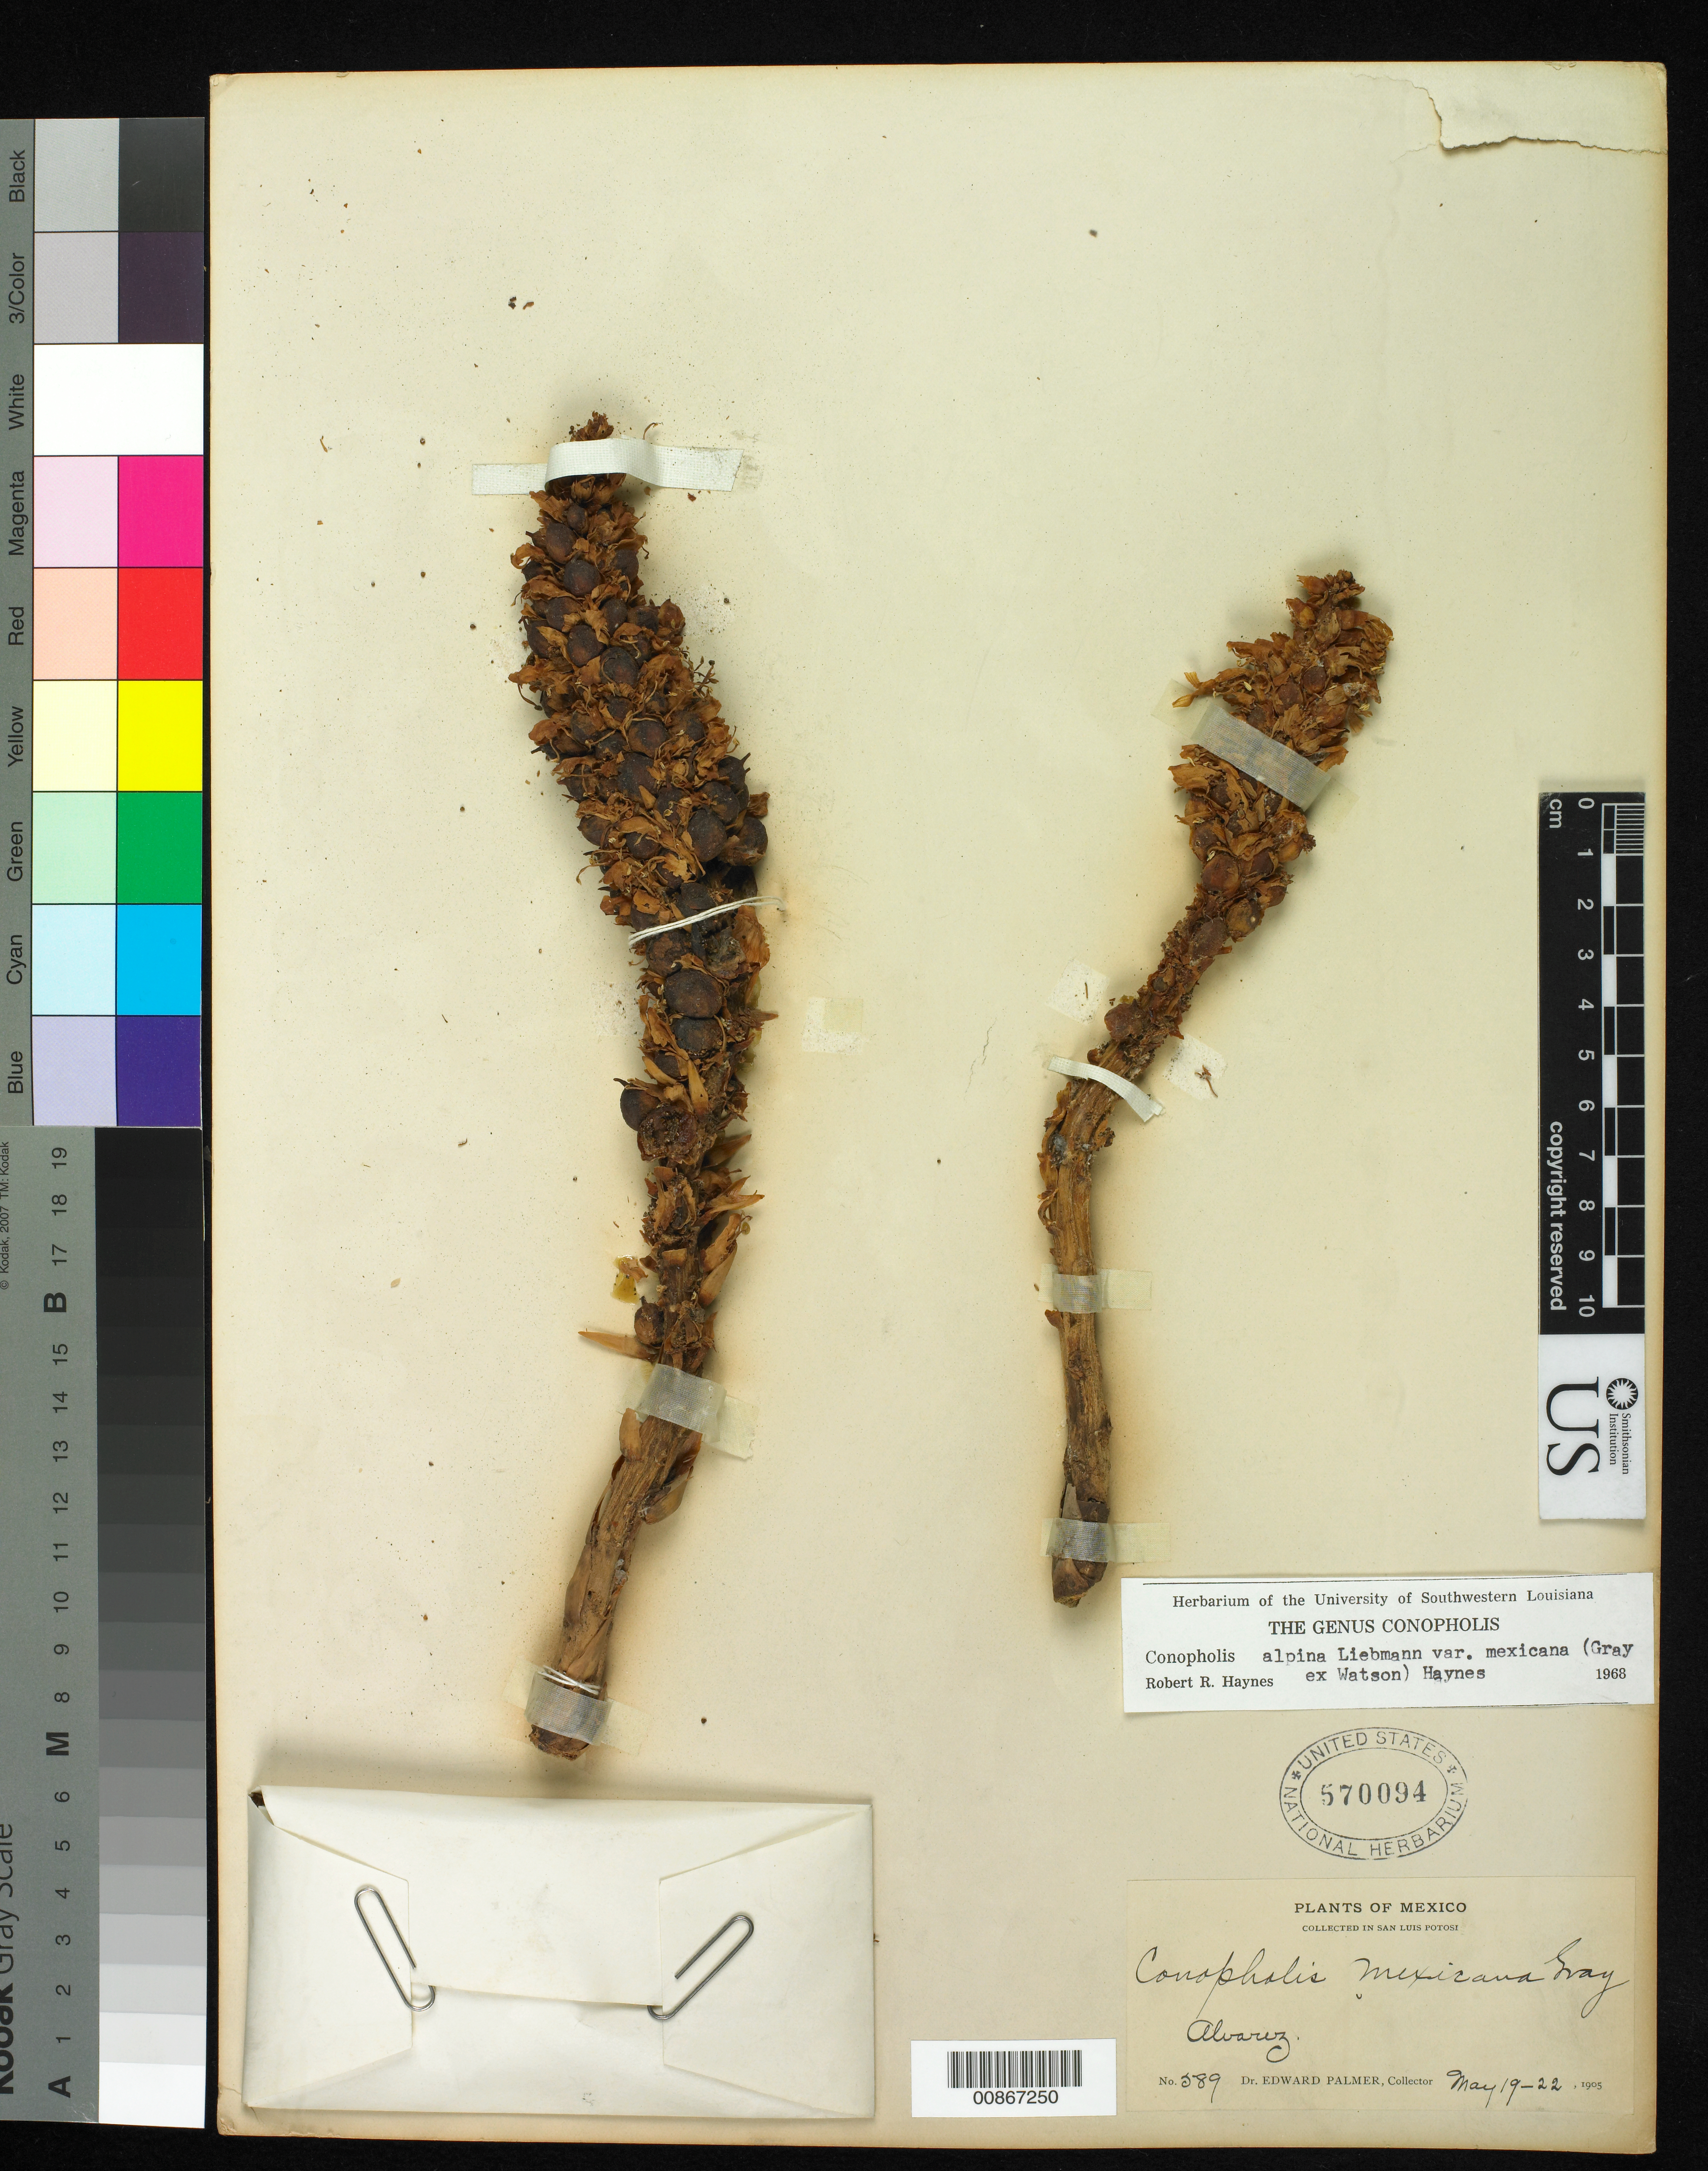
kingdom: Plantae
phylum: Tracheophyta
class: Magnoliopsida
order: Lamiales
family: Orobanchaceae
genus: Conopholis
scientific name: Conopholis alpina var. mexicana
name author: (A. Gray ex S. Watson) R.R. Haynes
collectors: E. Palmer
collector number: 589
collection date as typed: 19 May 1905 to 22 May 1905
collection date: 1905-05-19/1905-05-22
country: Mexico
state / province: San Luis Potosí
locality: Alvarez, San Luis Potosí.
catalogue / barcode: US 570094